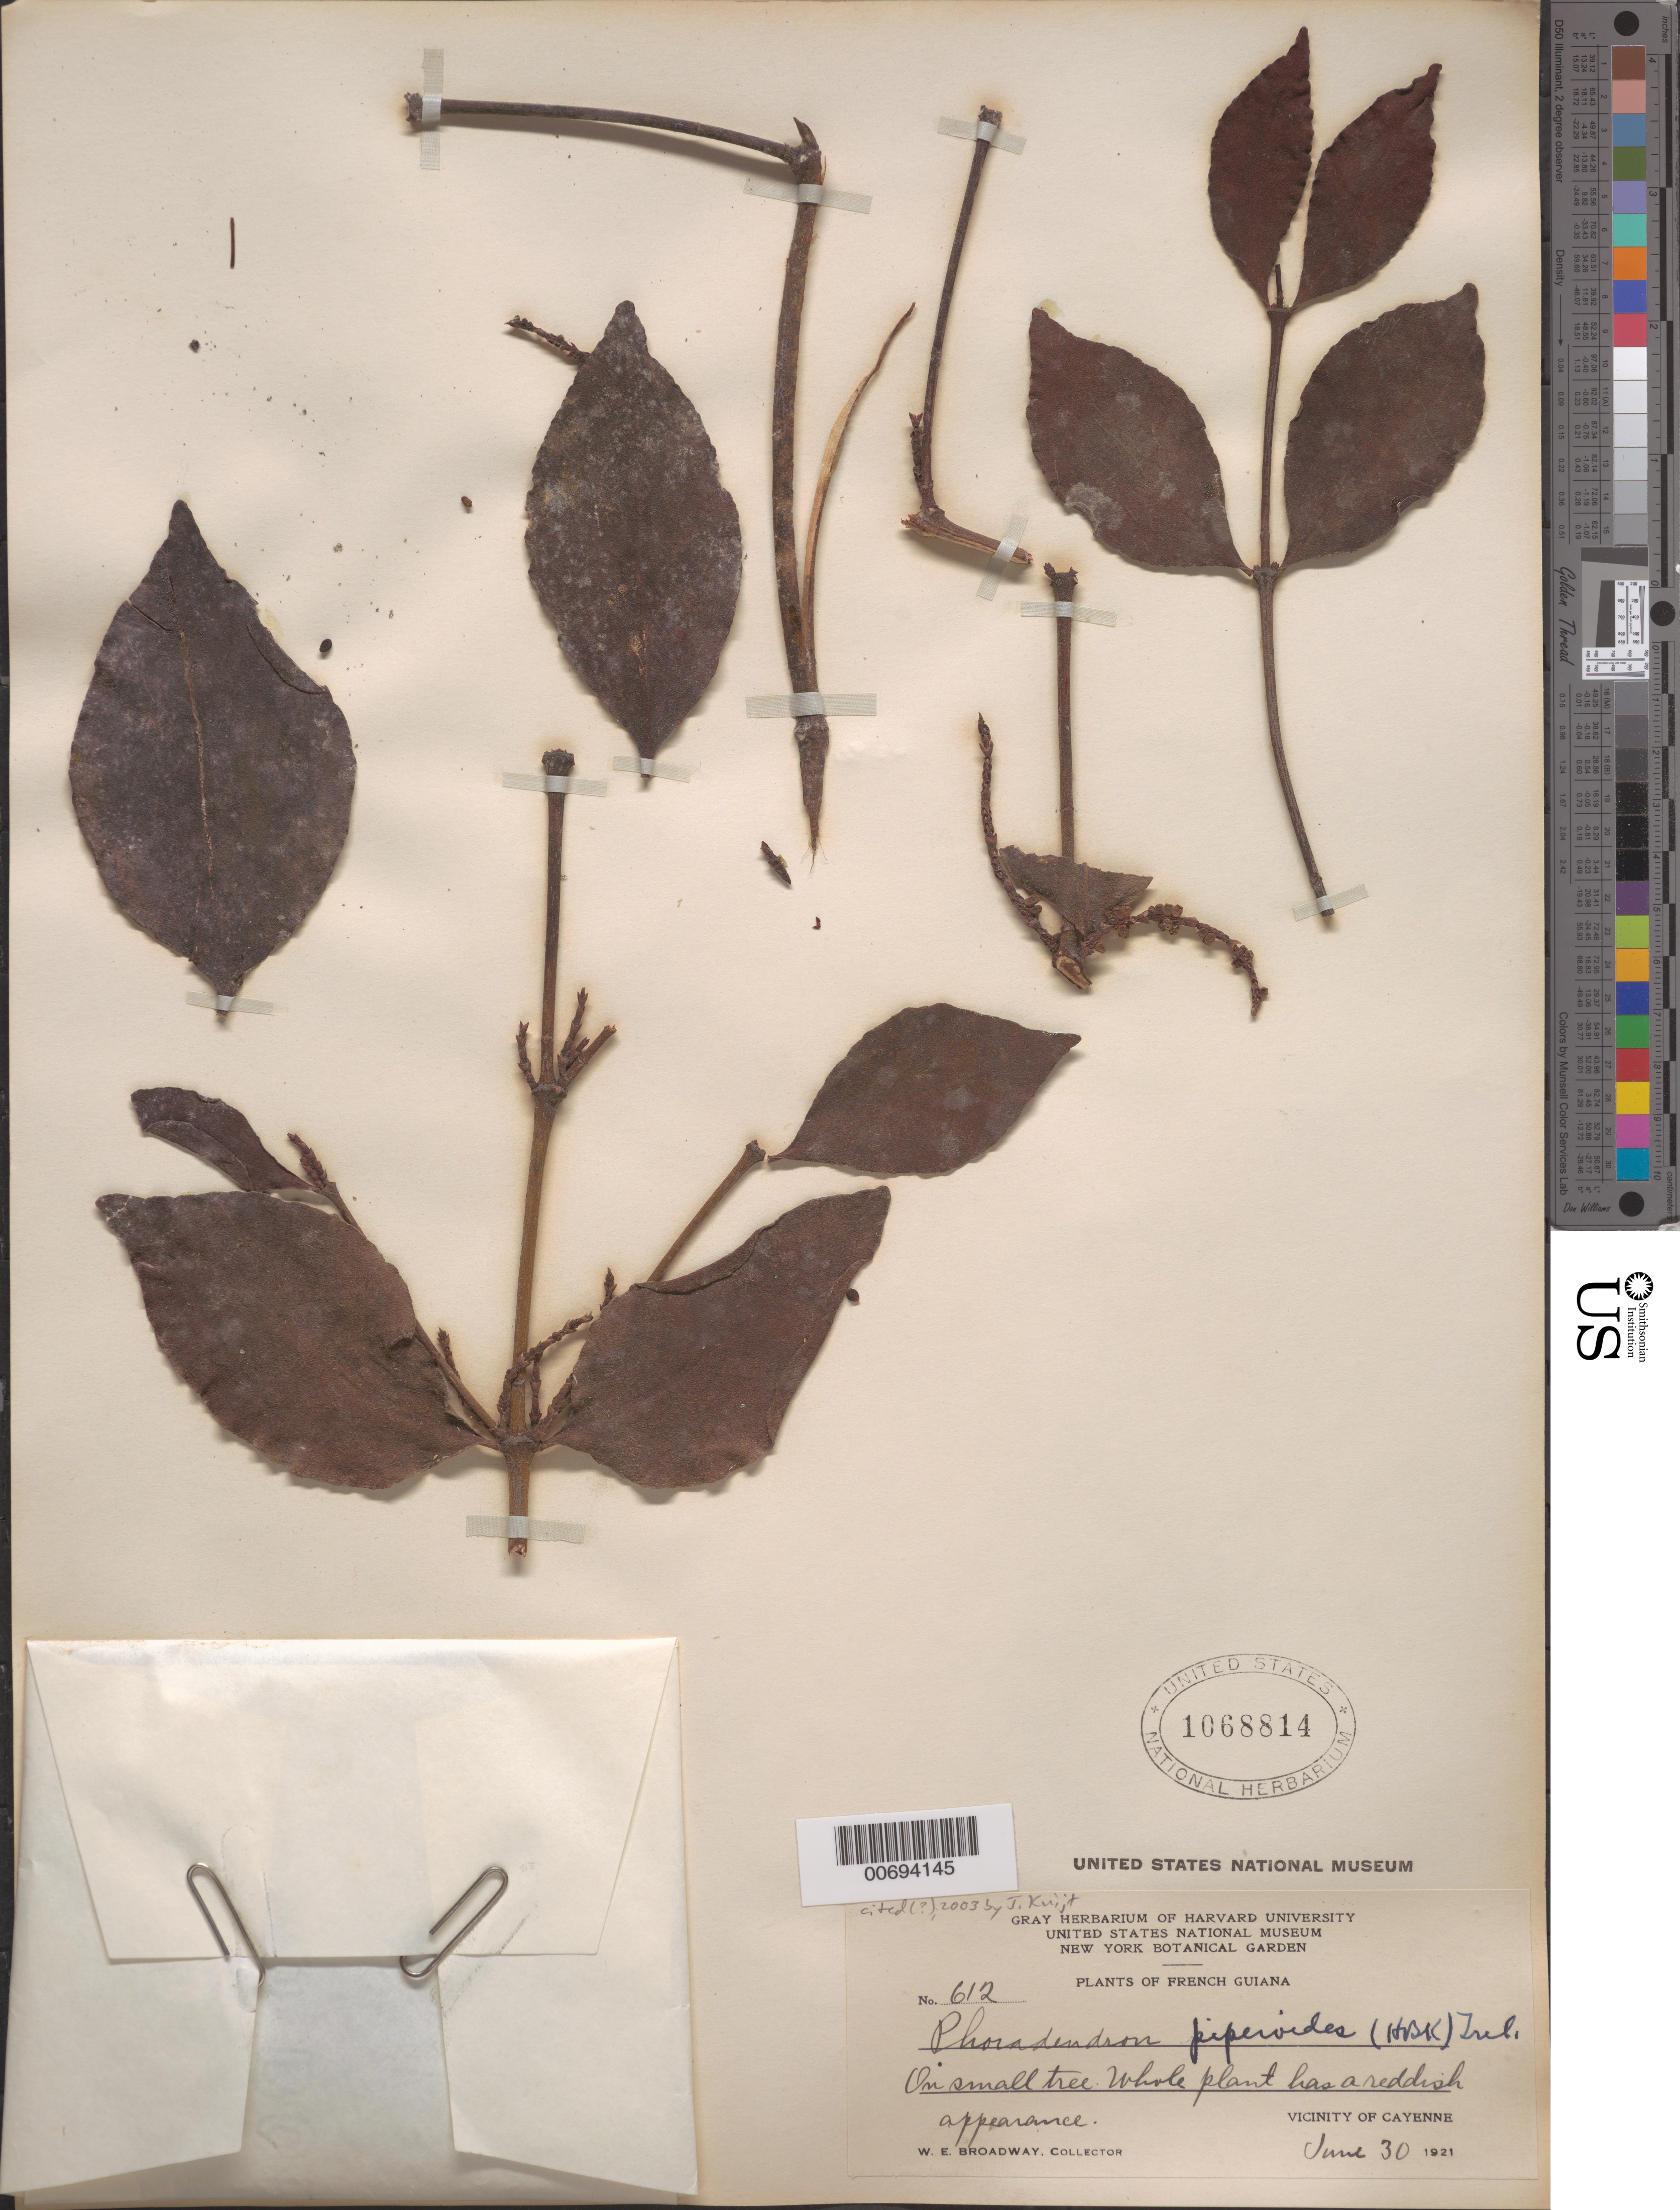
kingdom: Plantae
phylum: Tracheophyta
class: Magnoliopsida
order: Santalales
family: Viscaceae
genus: Phoradendron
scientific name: Phoradendron piperoides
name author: (Kunth) Trel.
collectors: W. E. Broadway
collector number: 612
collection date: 1921-06-30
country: French Guiana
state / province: Cayenne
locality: Vicinity of Cayenne.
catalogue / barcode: US 1068814